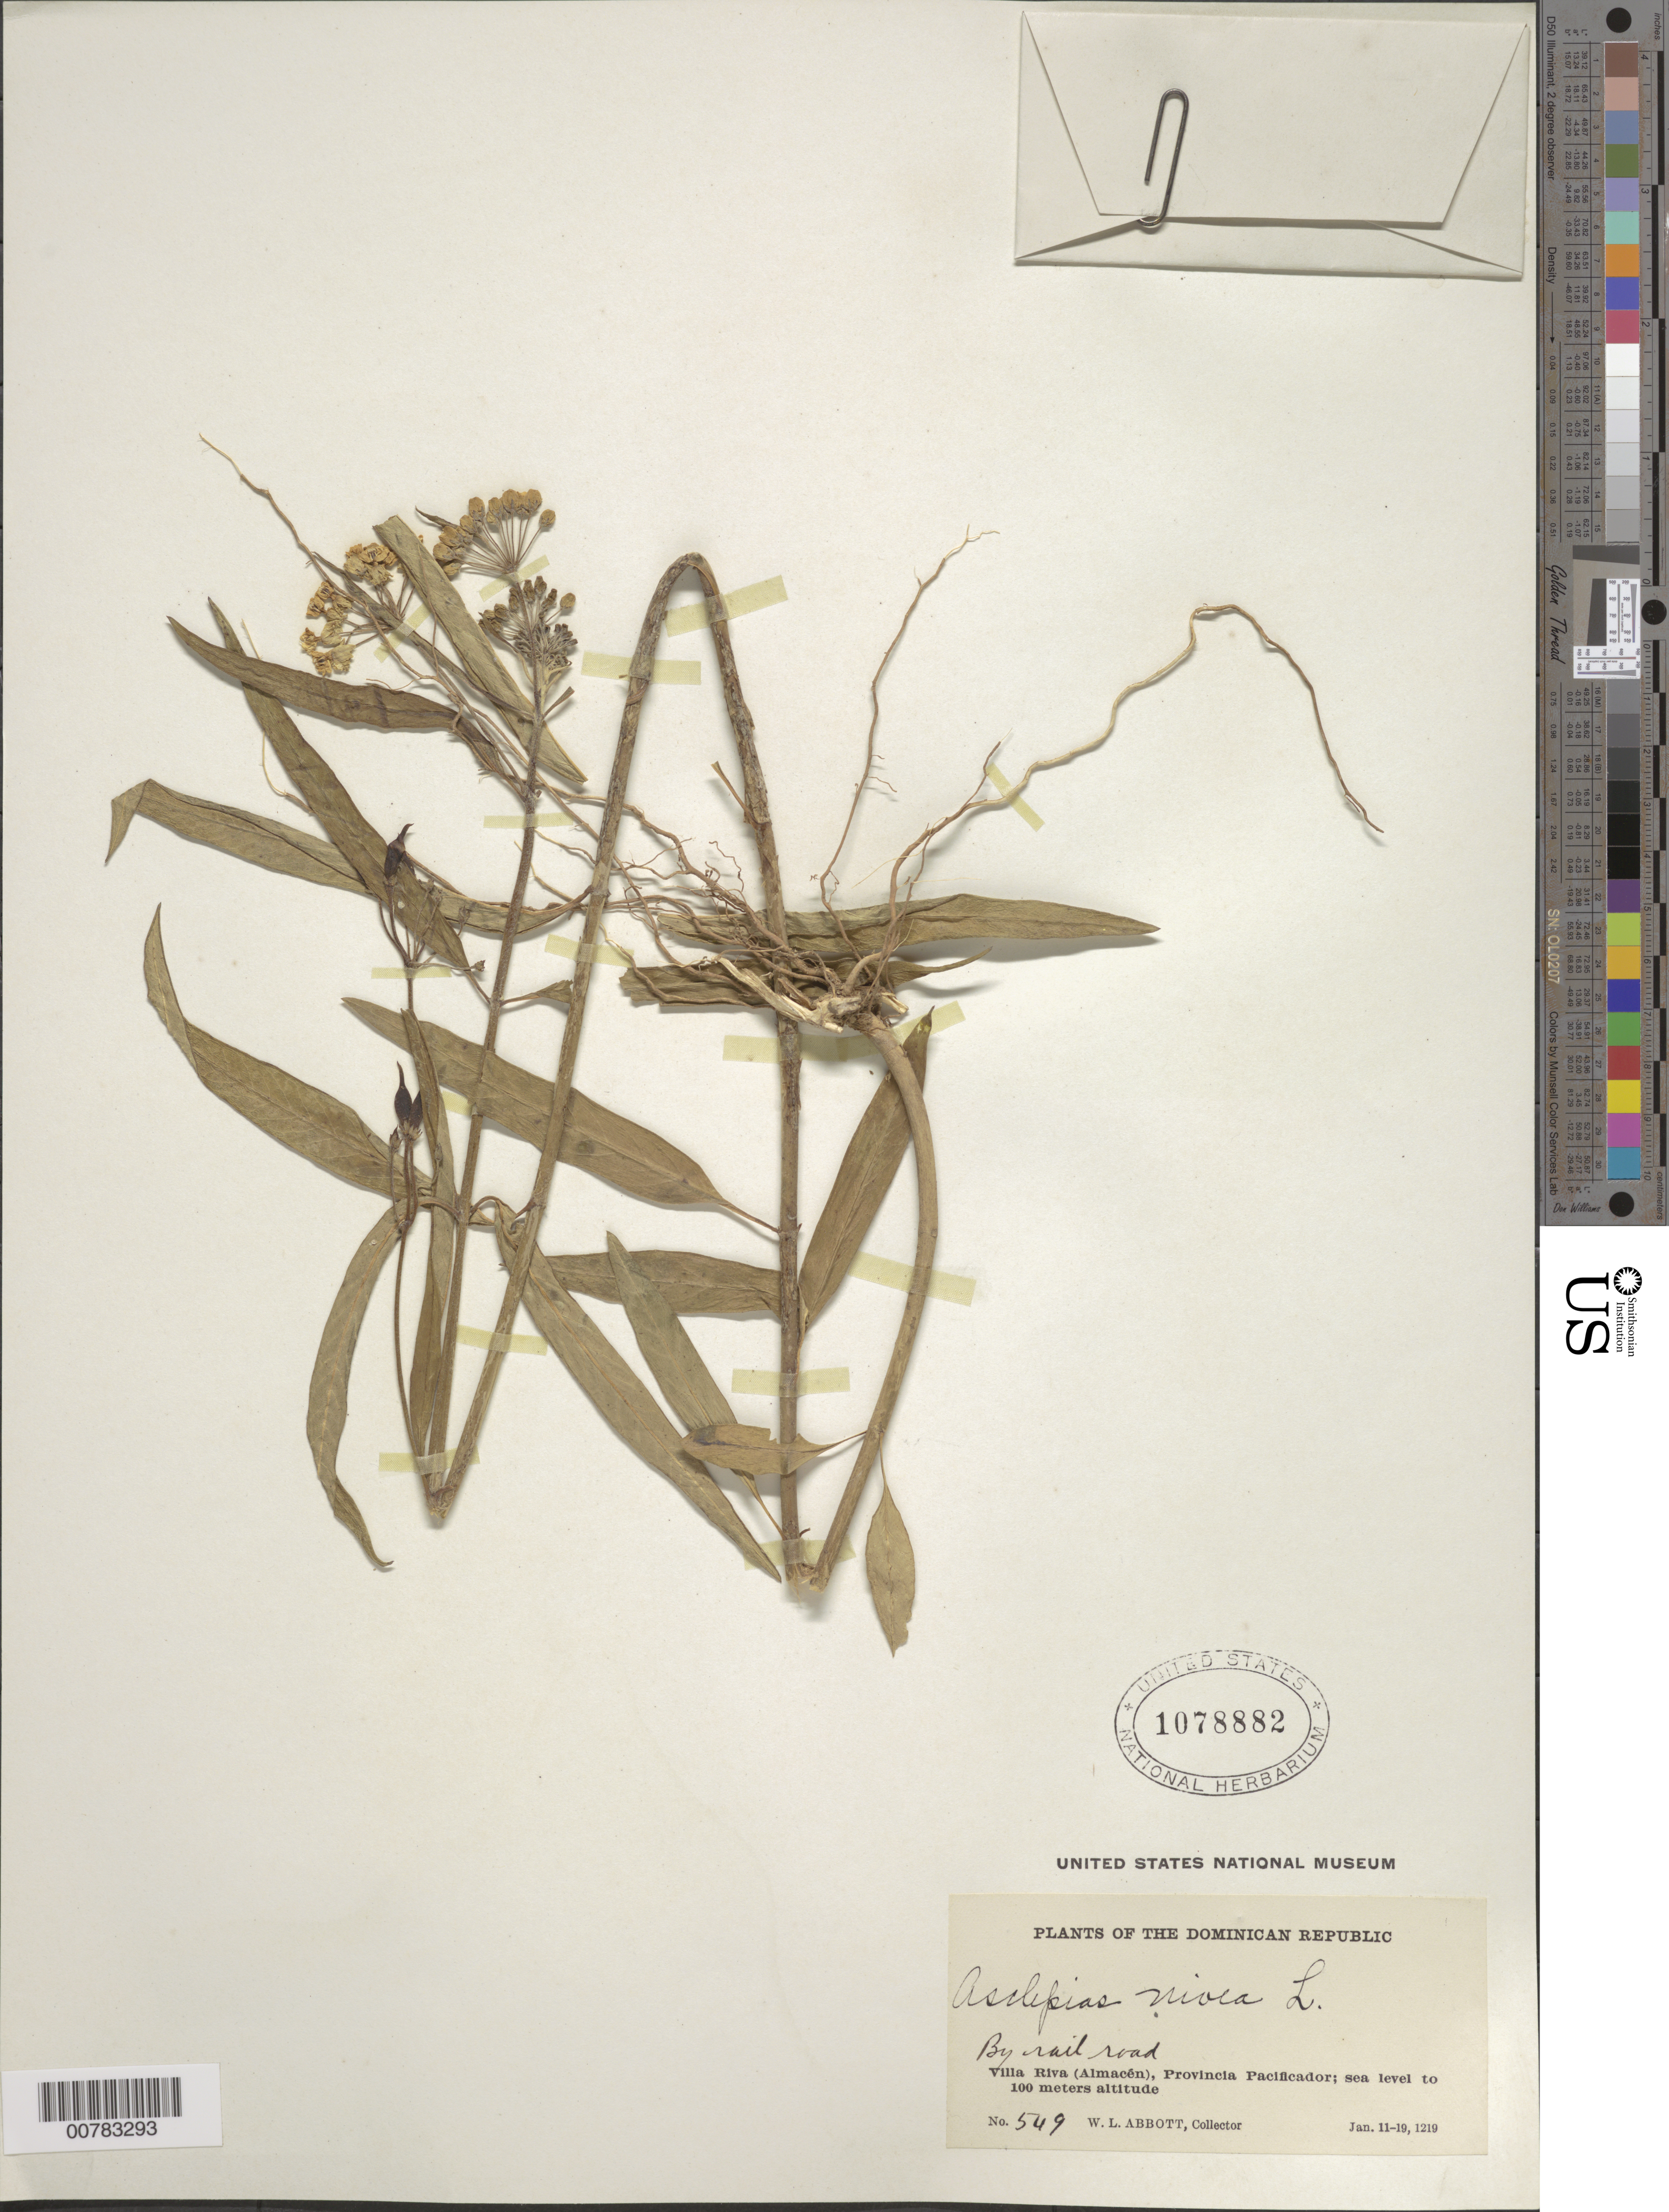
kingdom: Plantae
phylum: Tracheophyta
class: Magnoliopsida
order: Gentianales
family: Apocynaceae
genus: Asclepias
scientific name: Asclepias nivea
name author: L.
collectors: W. L. Abbott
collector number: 549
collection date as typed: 11 Jan 1910 to 19 Jan 1921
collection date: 1910-01-11/1921-01-19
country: Dominican Republic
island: Hispaniola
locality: Province of Pacificador?, Villa Riva (Almacen).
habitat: By rail road.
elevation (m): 0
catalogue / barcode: US 1078882